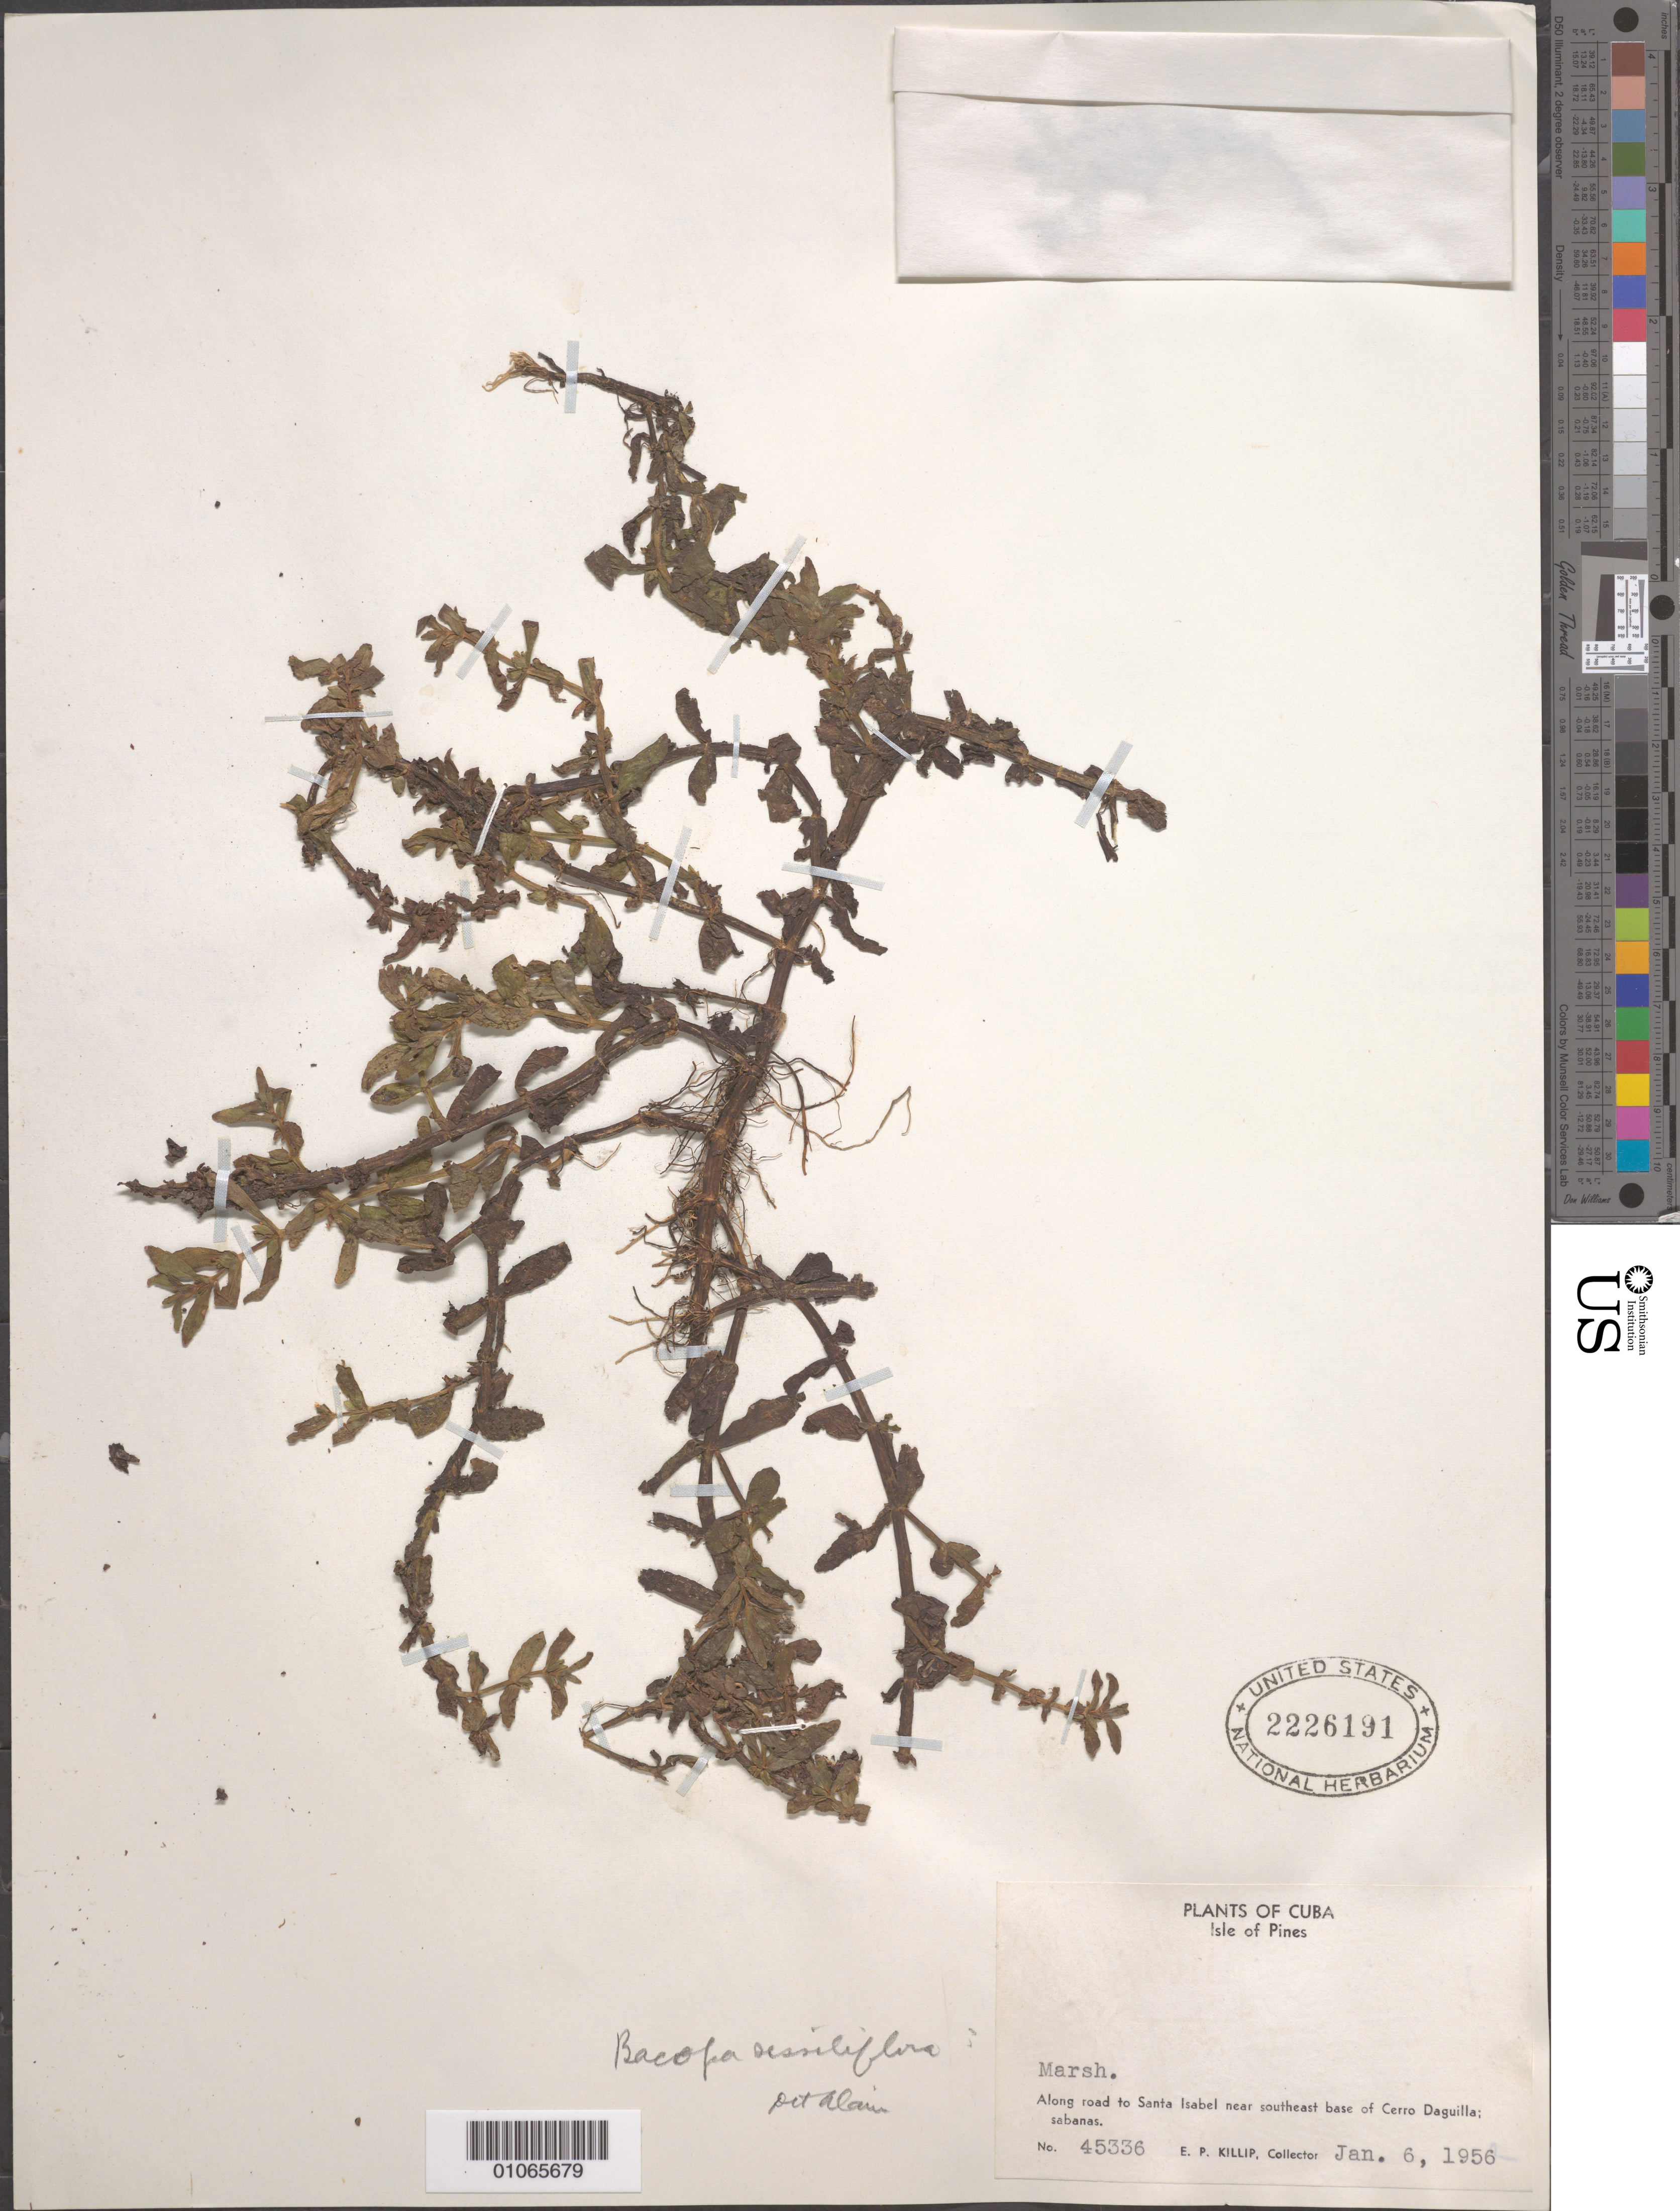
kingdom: Plantae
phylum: Tracheophyta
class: Magnoliopsida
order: Lamiales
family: Plantaginaceae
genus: Bacopa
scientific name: Bacopa sessiliflora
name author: (Benth.) Edwall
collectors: E. P. Killip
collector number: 45336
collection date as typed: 06 Jan 1956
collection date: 1956-01-06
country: Cuba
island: Isla de la Juventud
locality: Marsh Along road to Santa Isabel near southeast base of Cerro Daguilla; savannas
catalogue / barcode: US 2226191